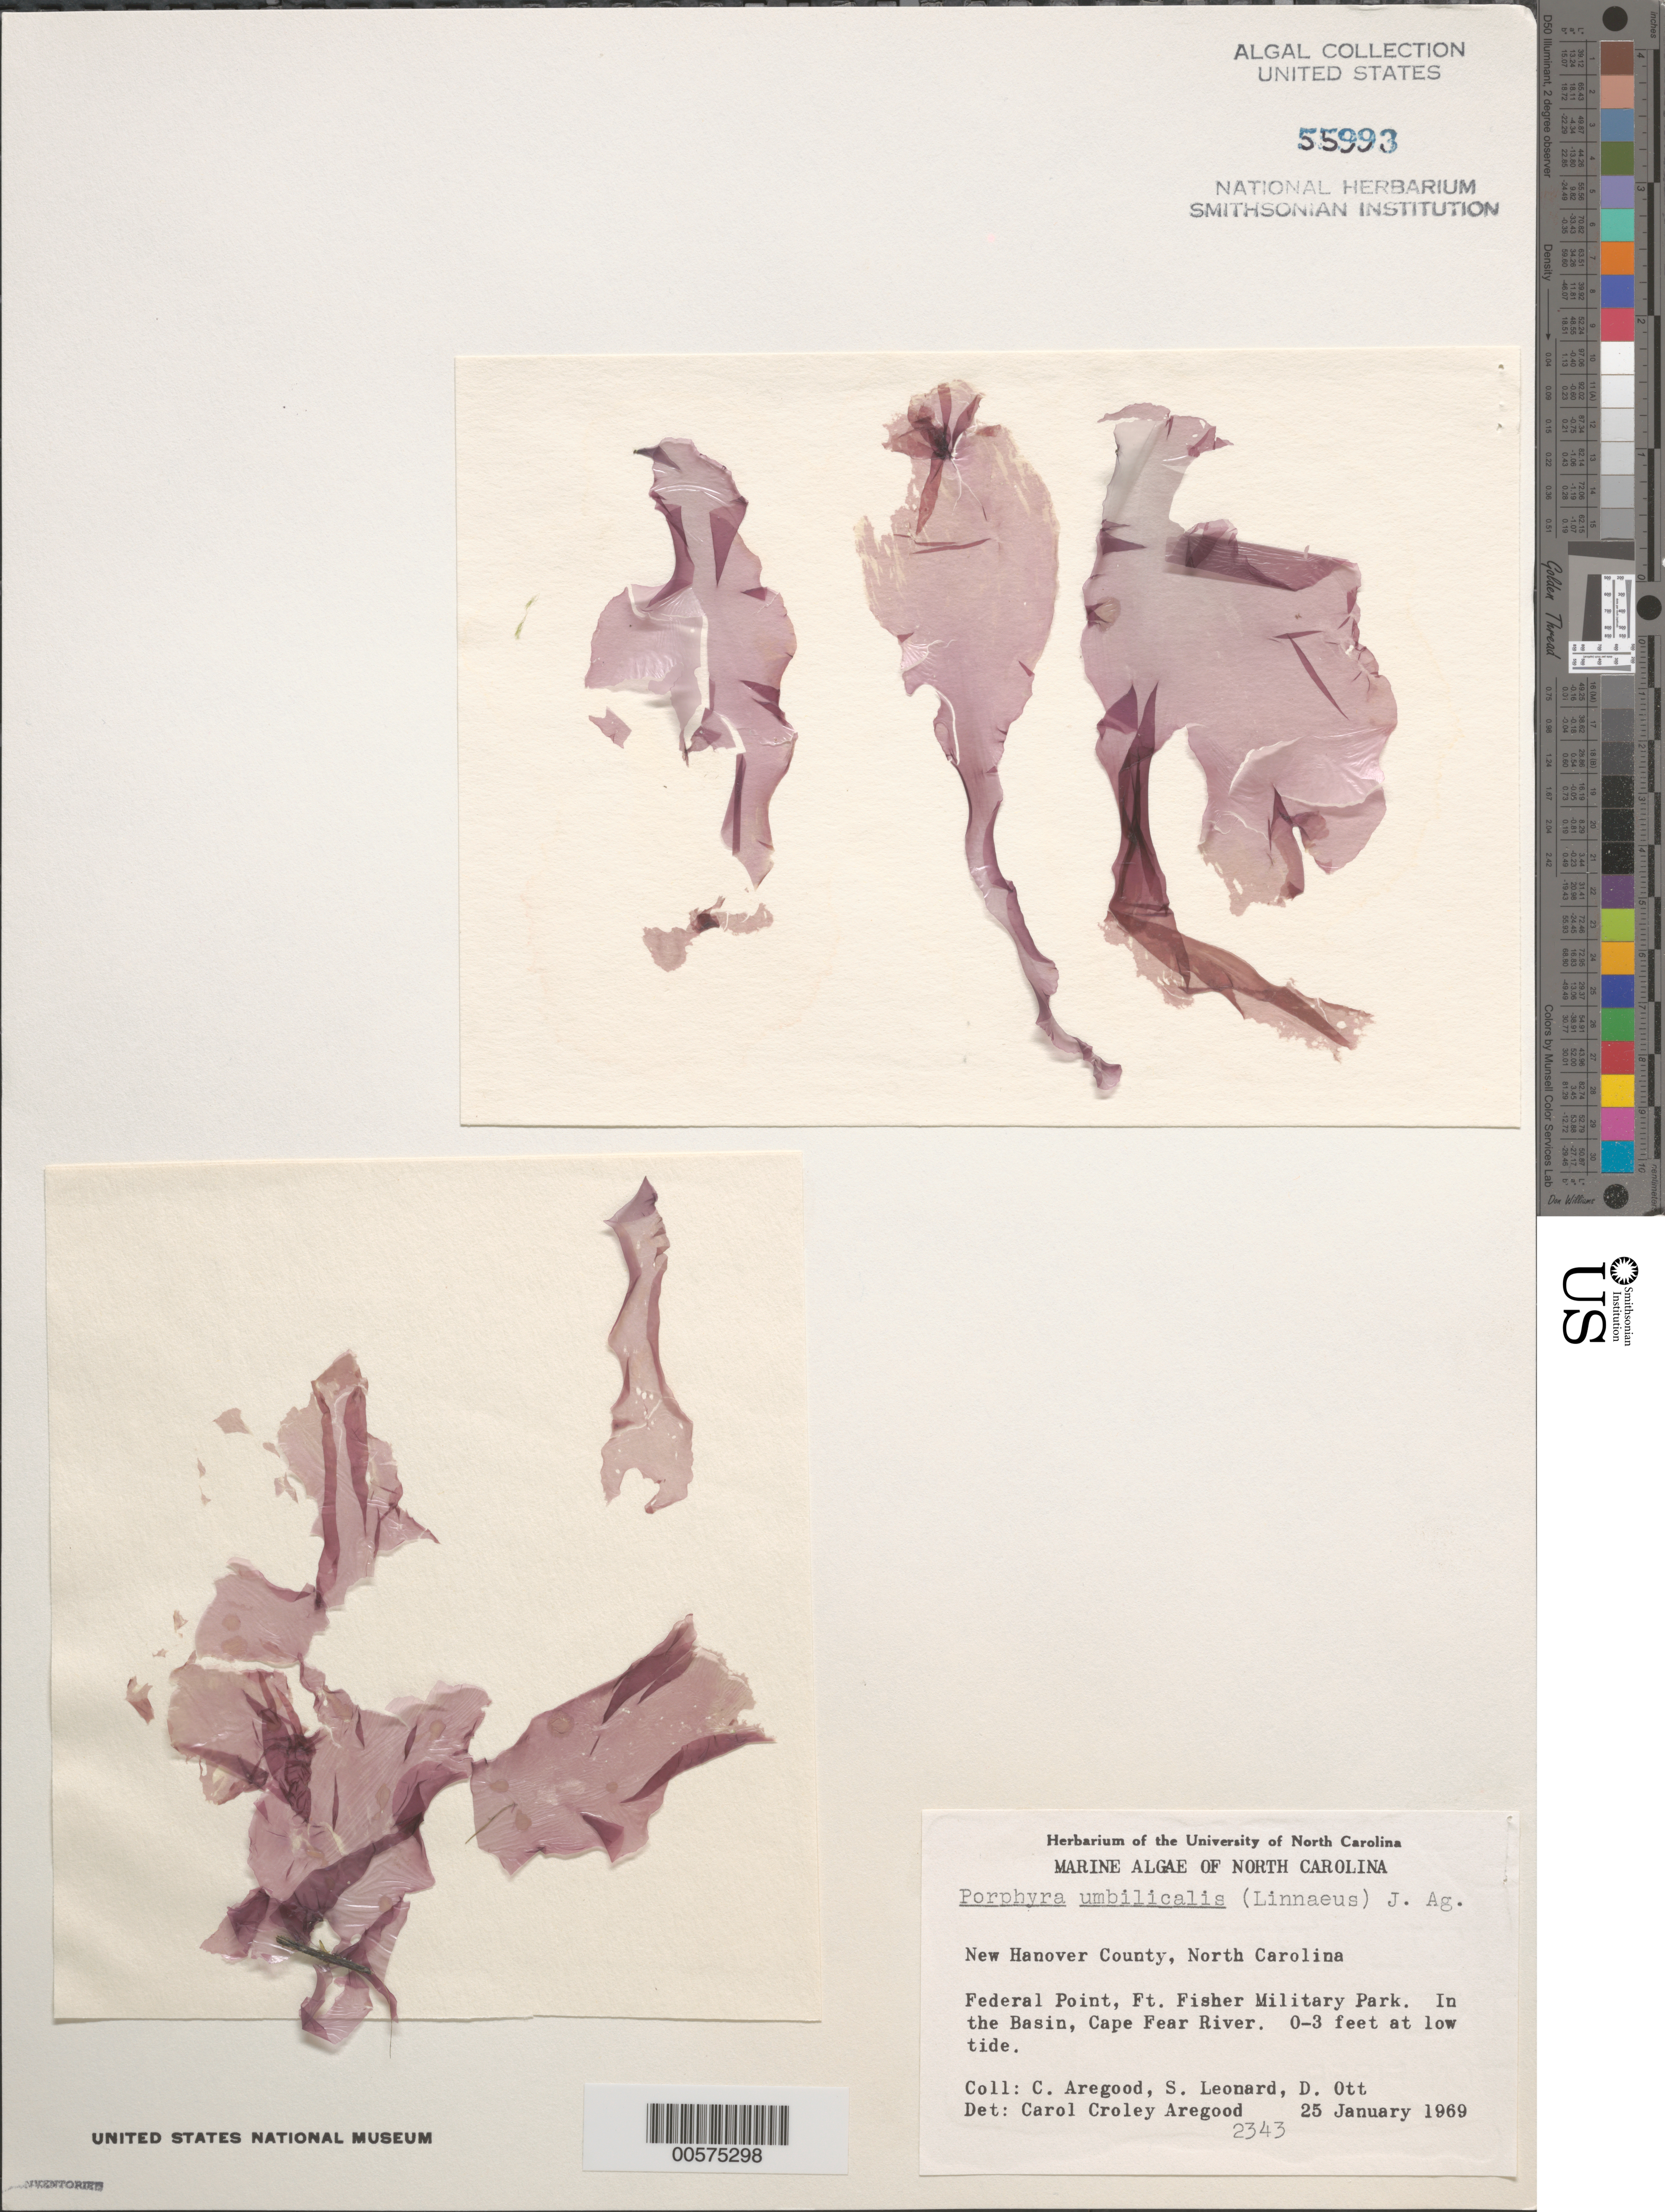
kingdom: Plantae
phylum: Rhodophyta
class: Bangiophyceae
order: Bangiales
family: Bangiaceae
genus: Porphyra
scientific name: Porphyra umbilicalis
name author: Kütz.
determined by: Aregood, C. C.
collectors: C. Aregood, S. Leonard & F. Ott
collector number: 2343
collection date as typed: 25 Jan 1969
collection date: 1969-01-25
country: United States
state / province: North Carolina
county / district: New Hanover County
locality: Basin, Cape Fear River, Federal Point, Fort Fisher Military Park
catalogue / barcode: US 55993